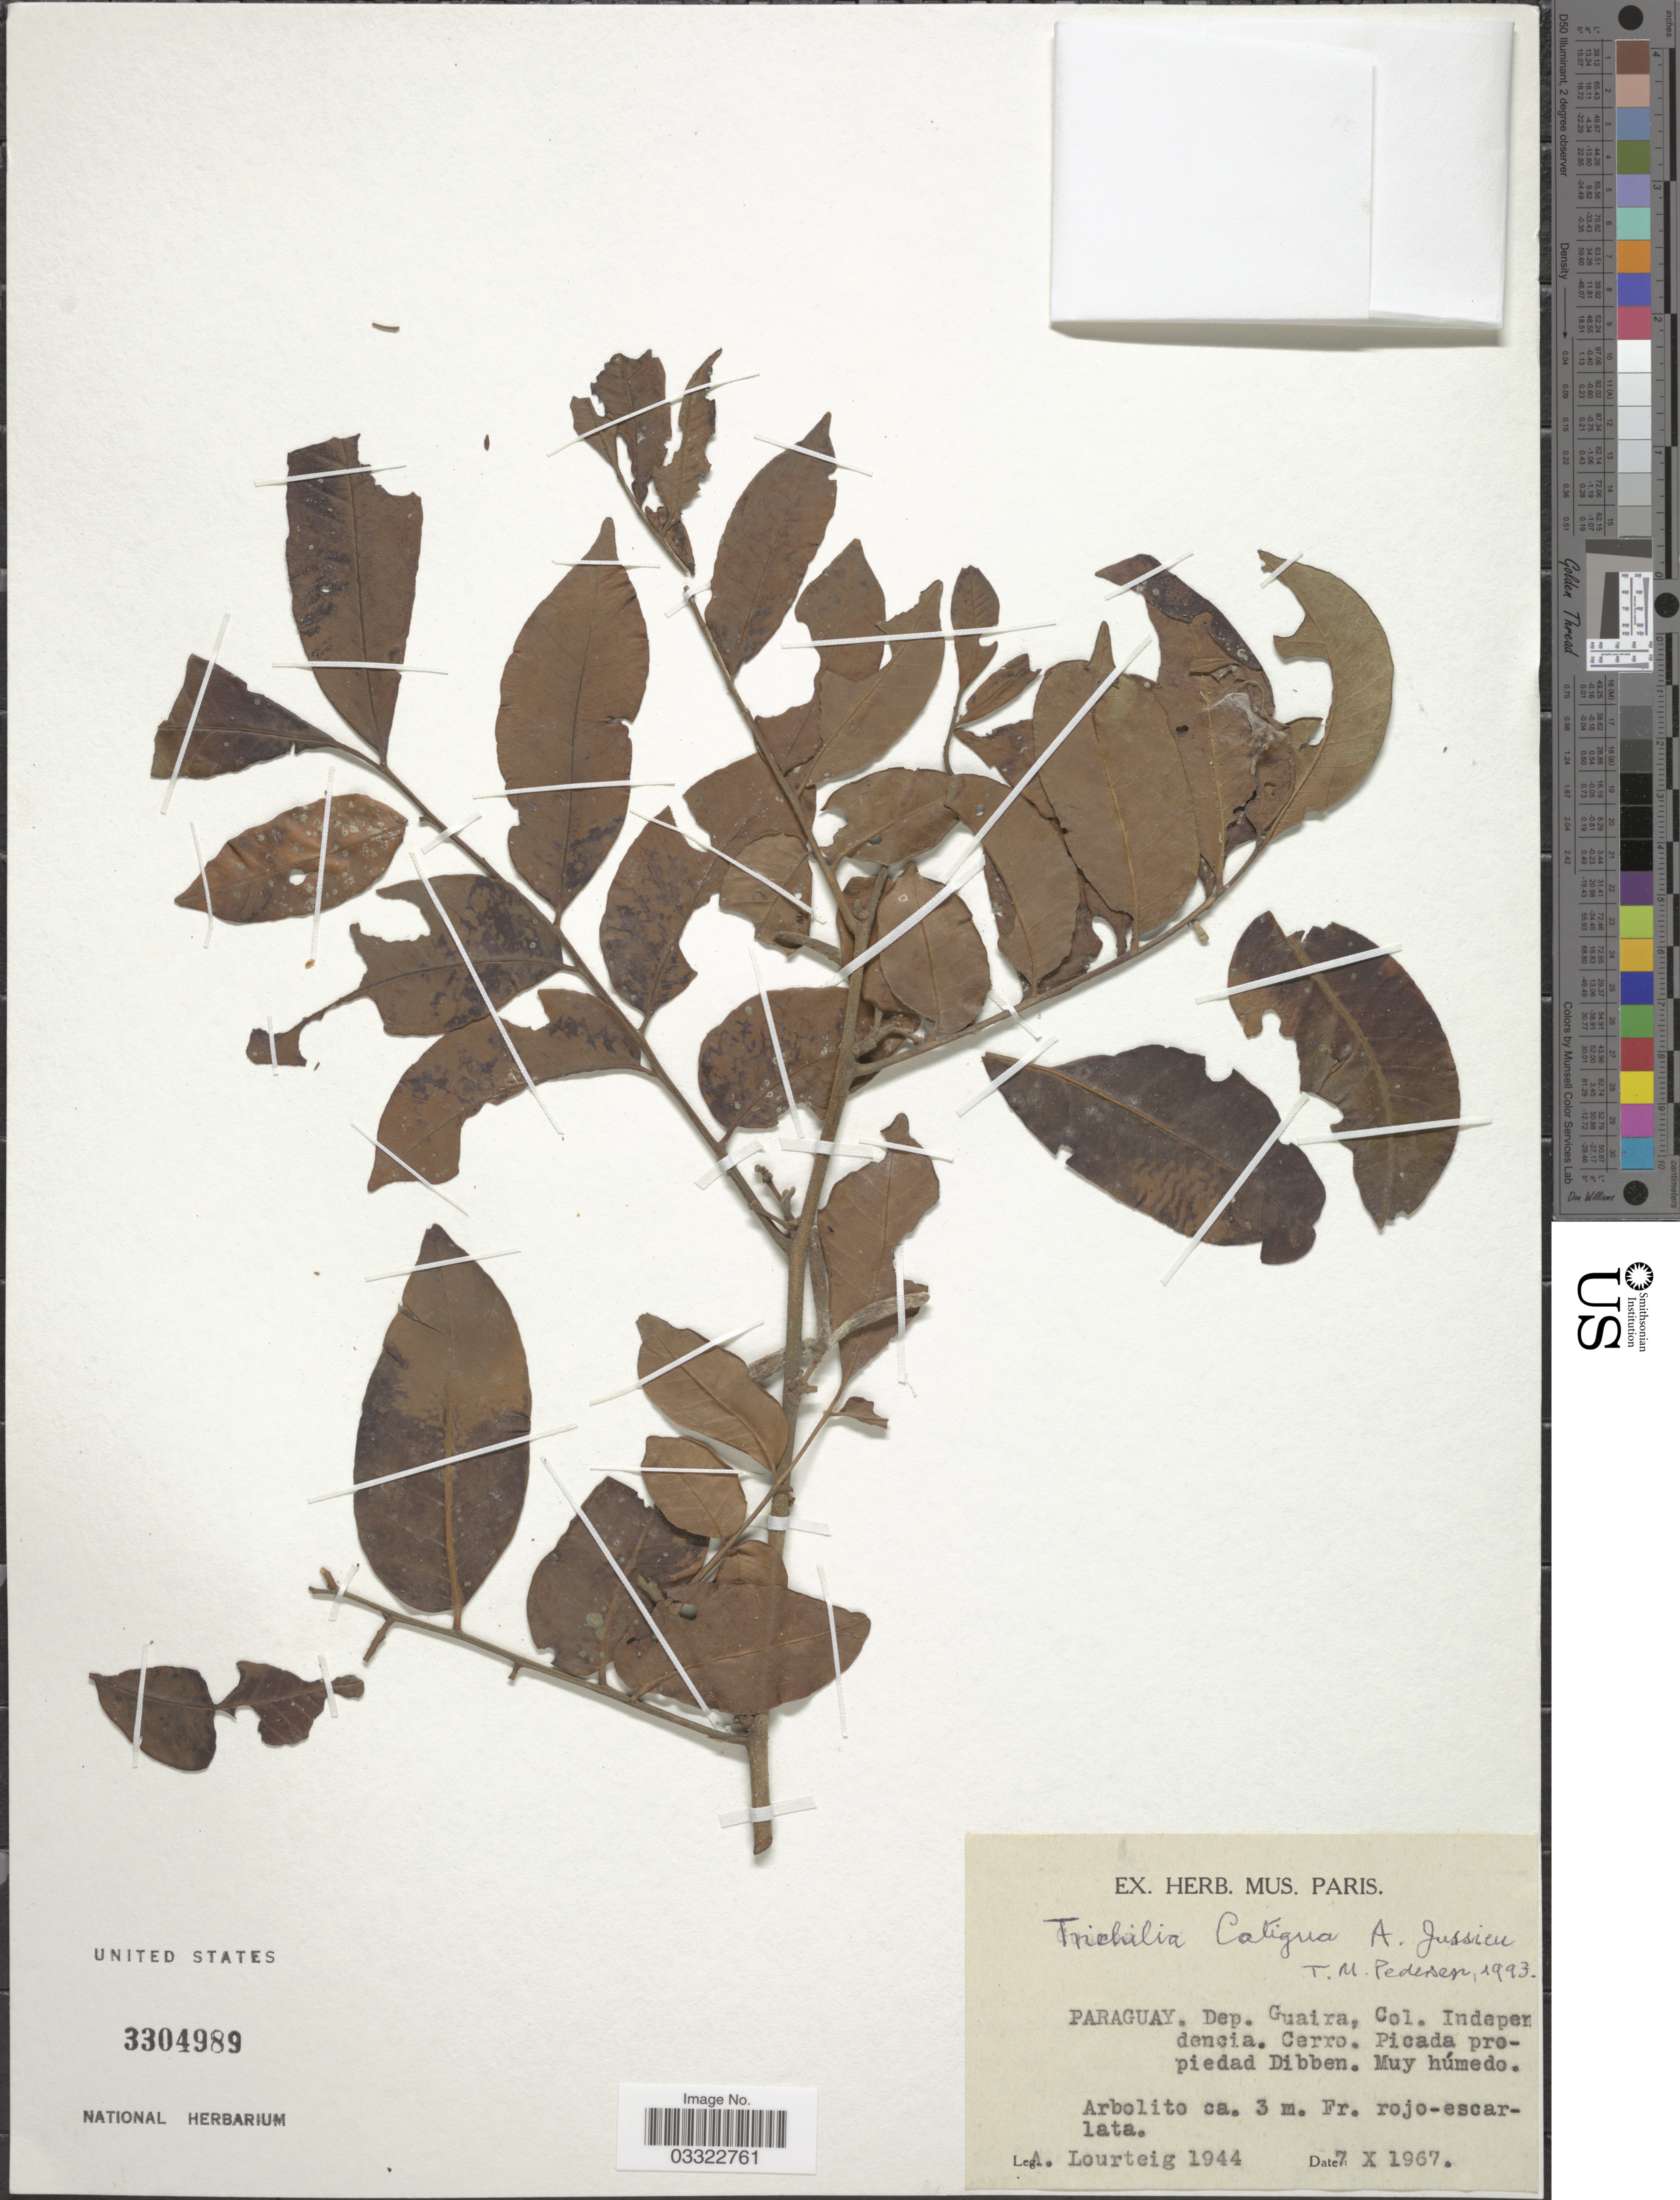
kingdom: Plantae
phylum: Tracheophyta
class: Magnoliopsida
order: Sapindales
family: Meliaceae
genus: Trichilia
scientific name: Trichilia catigua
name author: A. Juss.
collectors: A. Lourteig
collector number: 1944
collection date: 1967-10-07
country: Paraguay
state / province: Guaira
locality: Dep. Guaira, Col. Independencia. Cerro. Picada propiedad Dibben.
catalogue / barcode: US 3304989